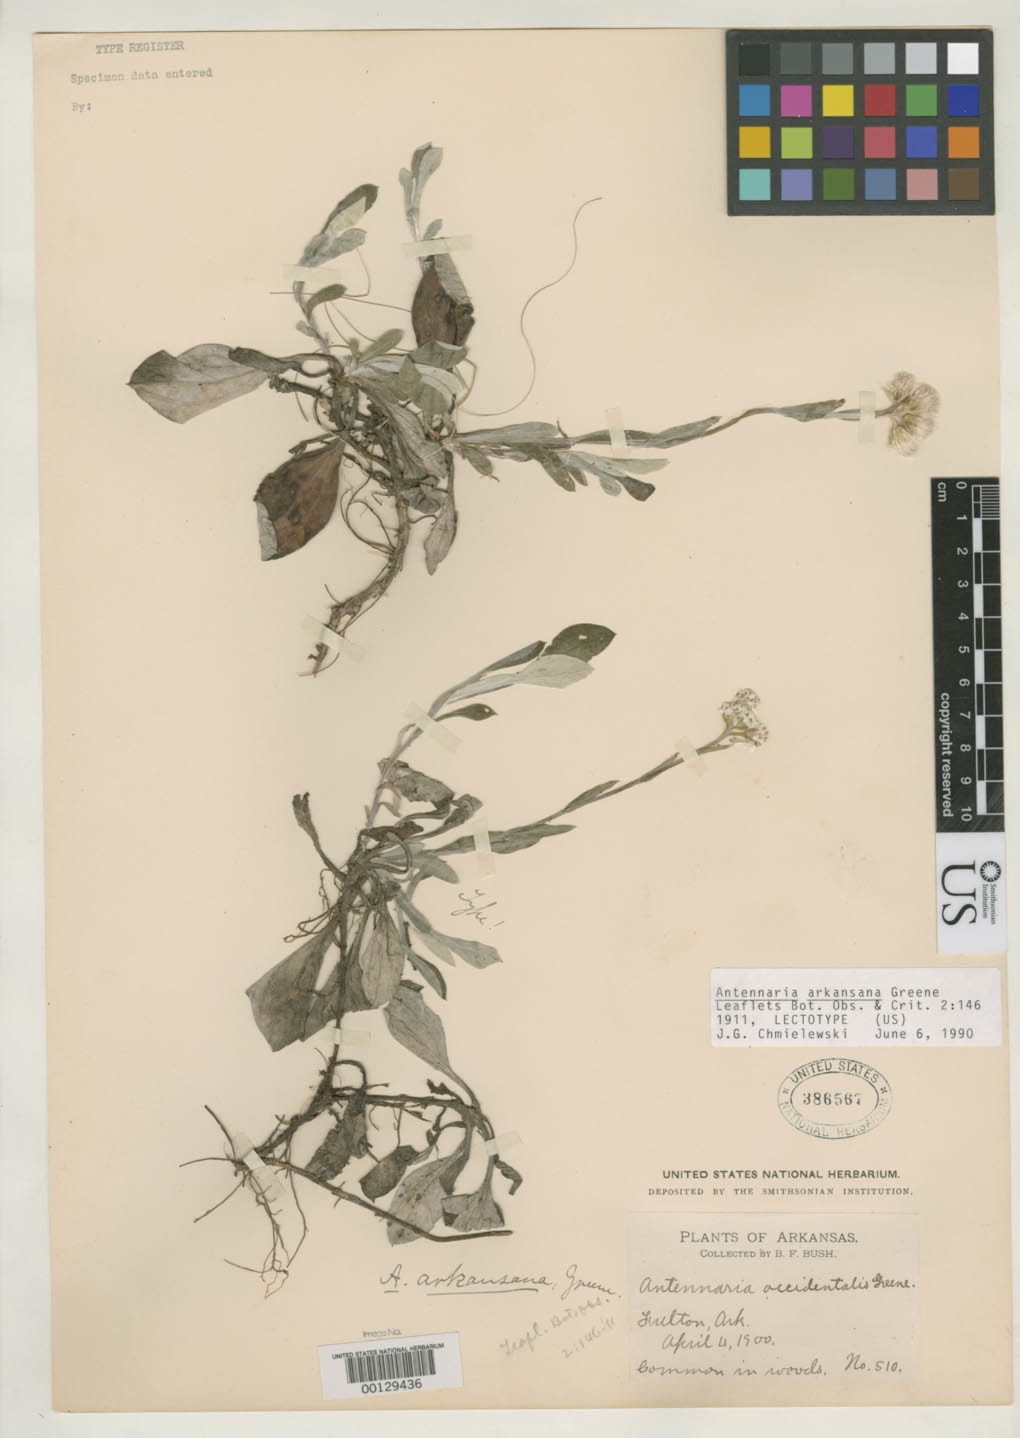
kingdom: Plantae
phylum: Tracheophyta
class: Magnoliopsida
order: Asterales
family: Asteraceae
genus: Antennaria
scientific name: Antennaria arkansana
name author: Greene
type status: Lectotype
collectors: B. F. Bush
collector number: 510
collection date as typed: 04 Apr 1900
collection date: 1900-04-04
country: United States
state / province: Arkansas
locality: Fulton.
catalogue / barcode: US 386567